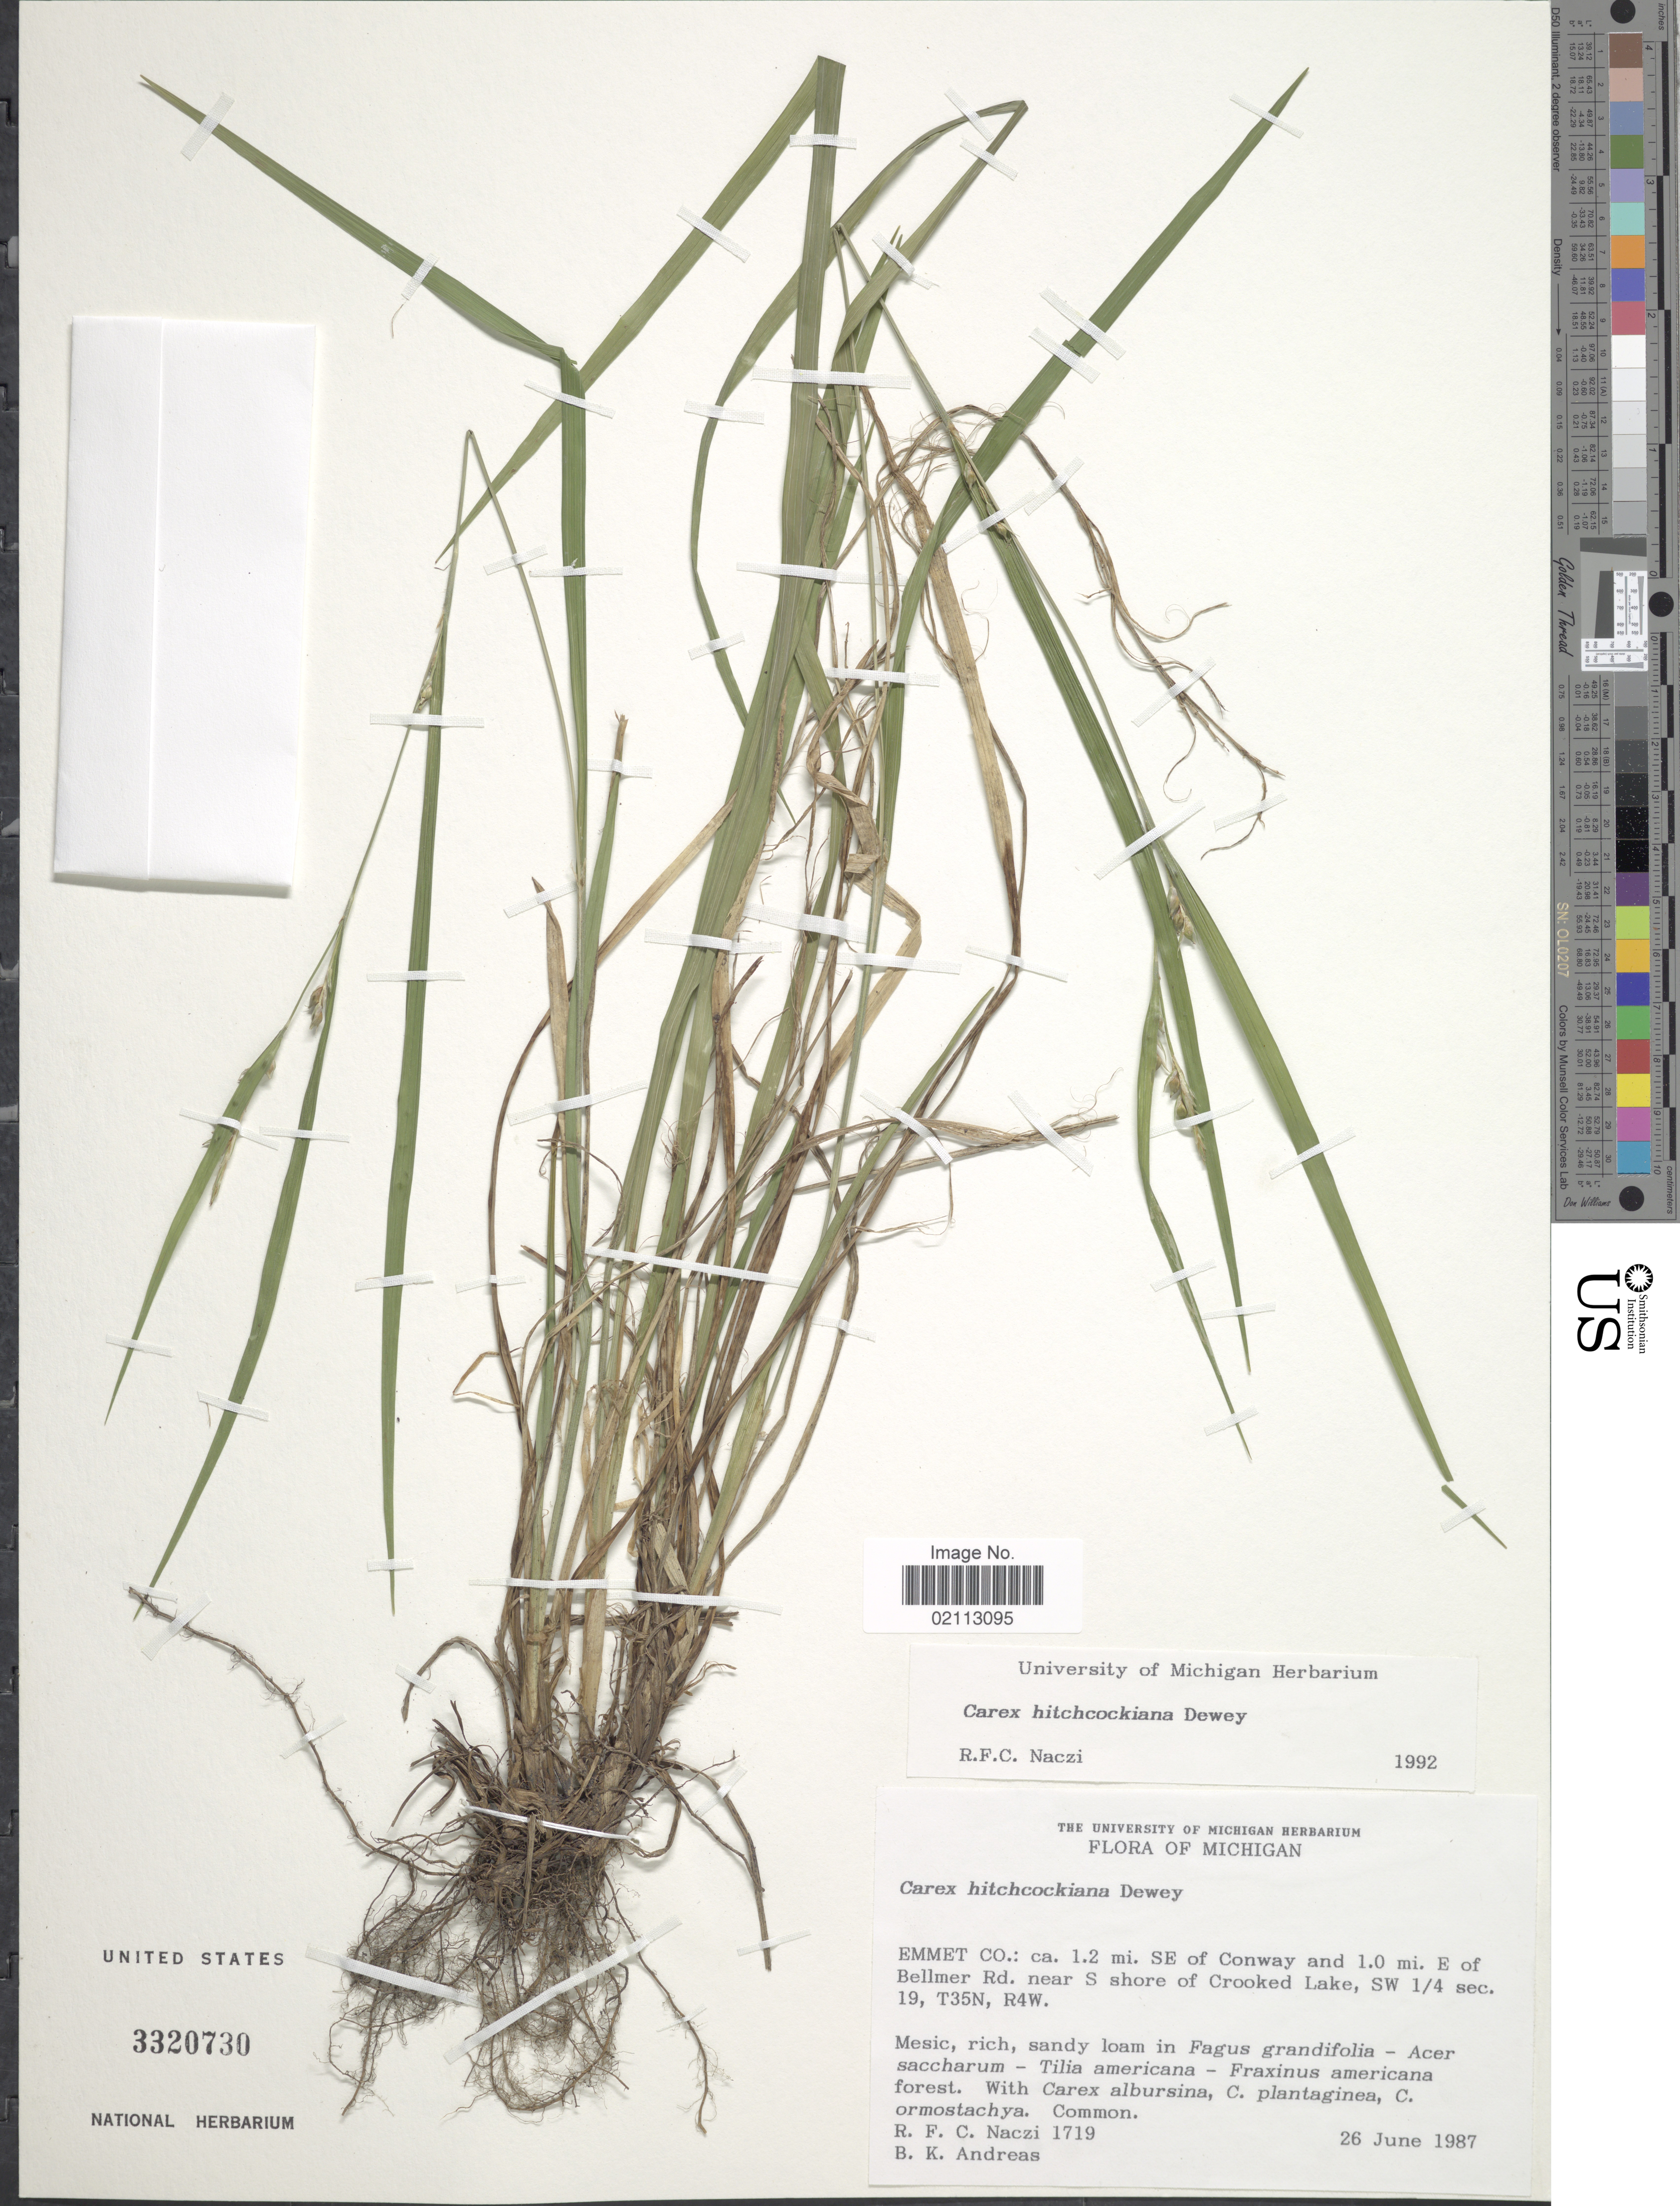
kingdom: Plantae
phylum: Tracheophyta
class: Liliopsida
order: Poales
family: Cyperaceae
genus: Carex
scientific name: Carex hitchcockiana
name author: Dewey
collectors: R. F. C. Naczi & B. Andreas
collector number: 1719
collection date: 1987-06-26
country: United States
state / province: Michigan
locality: Emmet Co.: ca. 1.2 mi. SE of Conway and 1.0 mi. E of Bellmer Rd. near S shore of Crooked Lake, SW 1/4 sec. 19, T35N, R4W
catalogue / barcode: US 3320730